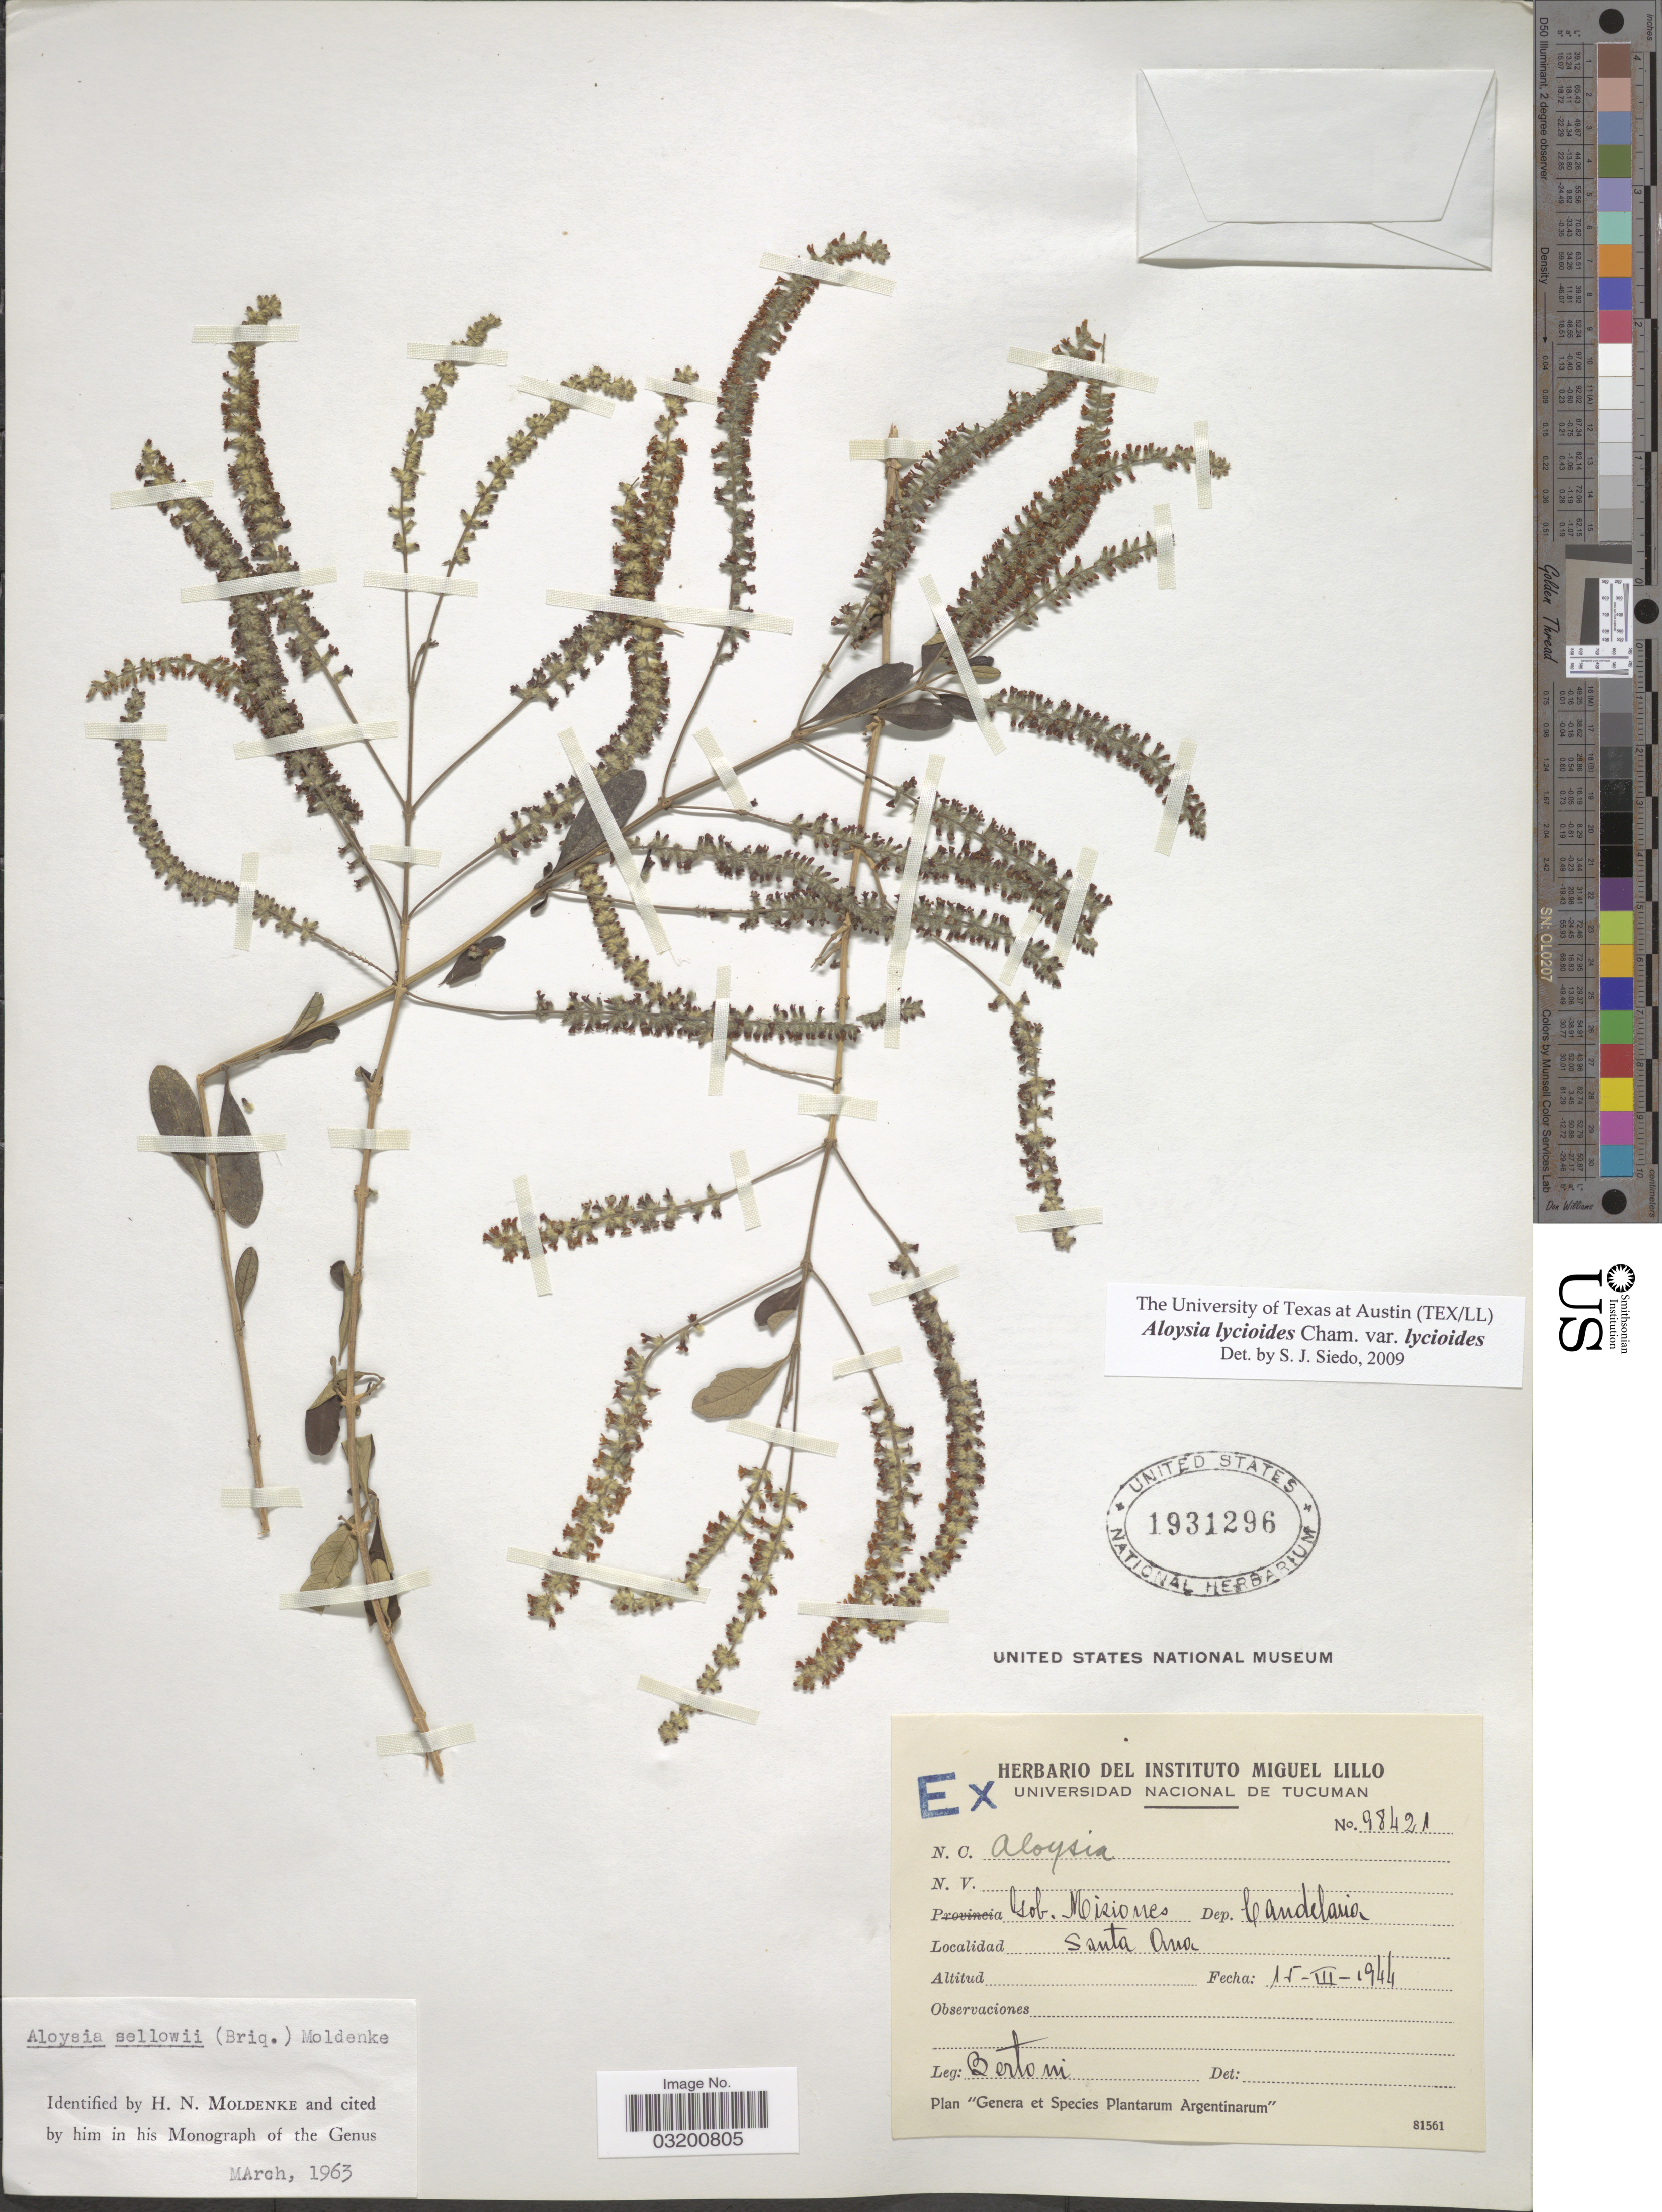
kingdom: Plantae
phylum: Tracheophyta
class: Magnoliopsida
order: Lamiales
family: Verbenaceae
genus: Aloysia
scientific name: Aloysia lycioides var. lycioides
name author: Cham.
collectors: -- Bertoni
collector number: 98421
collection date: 1944-03-15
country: Argentina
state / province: Misiones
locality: Gob. Misiones. Dep. Candelaria, Santa Ana.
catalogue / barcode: US 1931296